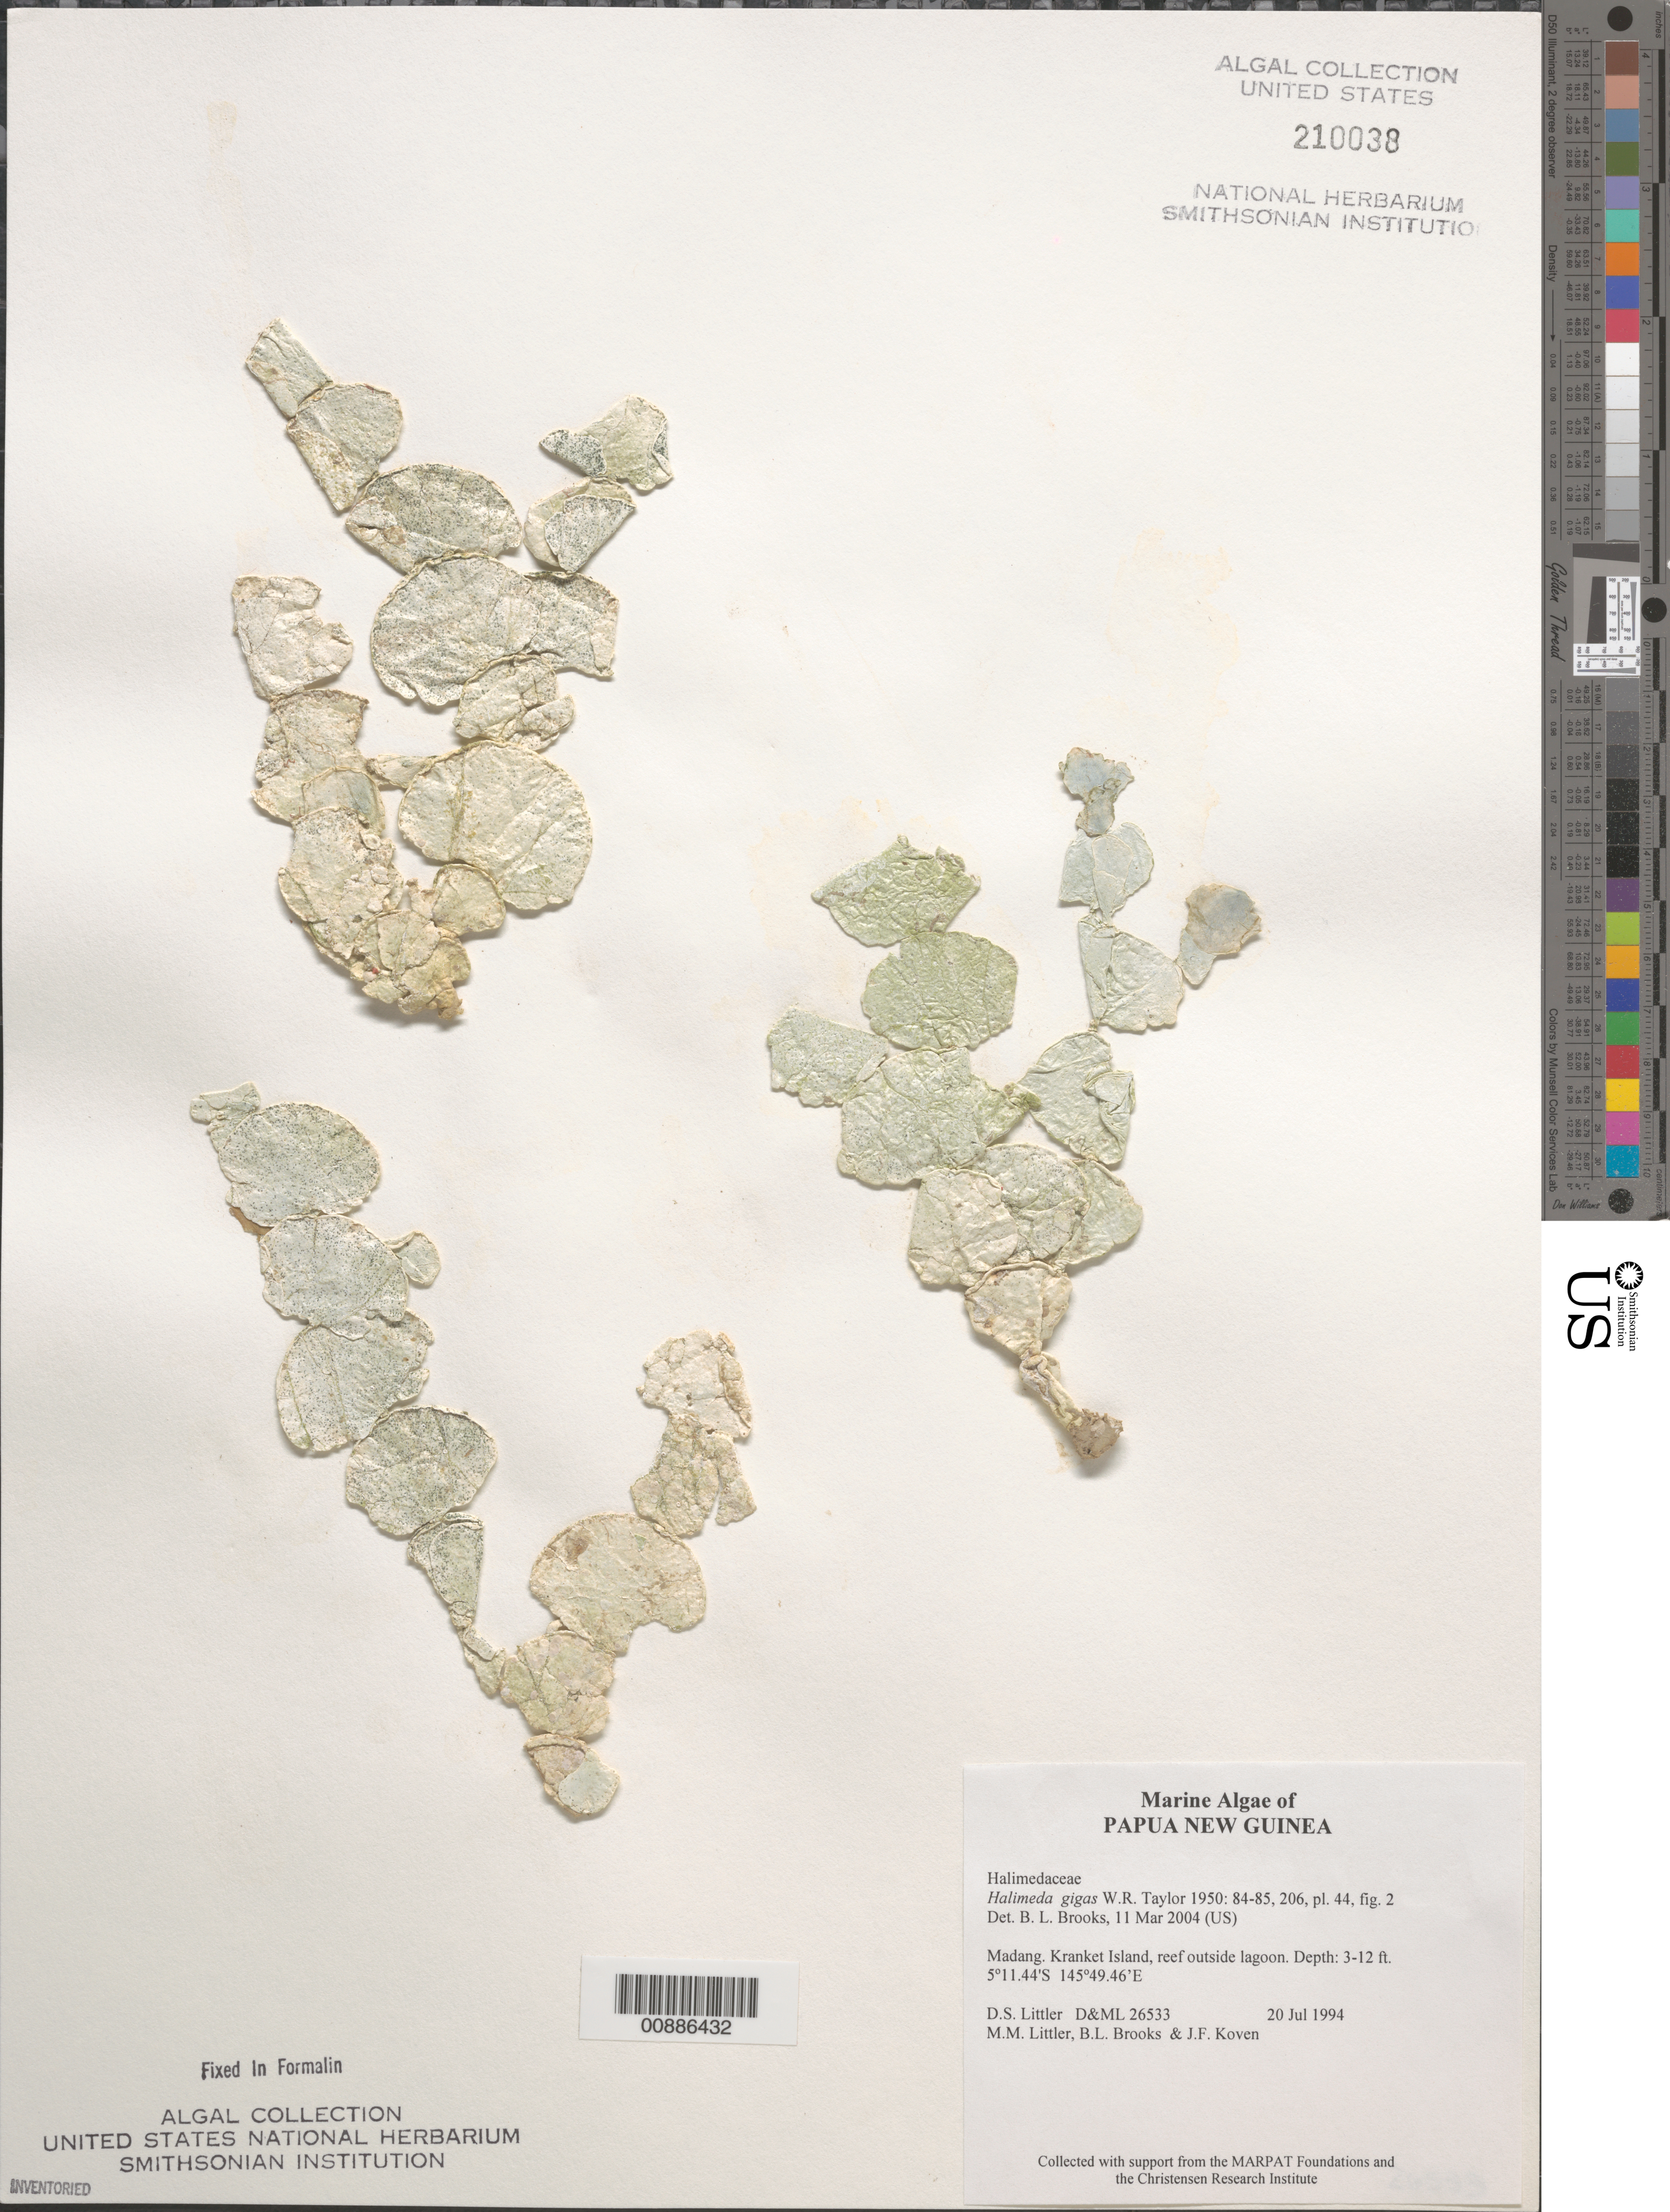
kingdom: Plantae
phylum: Chlorophyta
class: Ulvophyceae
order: Bryopsidales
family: Halimedaceae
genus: Halimeda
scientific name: Halimeda gigas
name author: W.R. Taylor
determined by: Brooks, B. L., (BOT), Smithsonian Institution - National Museum of Natural History (UNITED STATES)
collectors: D. S. Littler, M. M. Littler, B. Brooks & J. Koven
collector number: D&ML 26533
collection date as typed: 20 Jul 1994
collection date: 1994-07-20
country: Papua New Guinea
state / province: Madang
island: Kranket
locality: Reef outside lagoon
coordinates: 5 11.44'S, 145 49.46'E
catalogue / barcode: US 210038